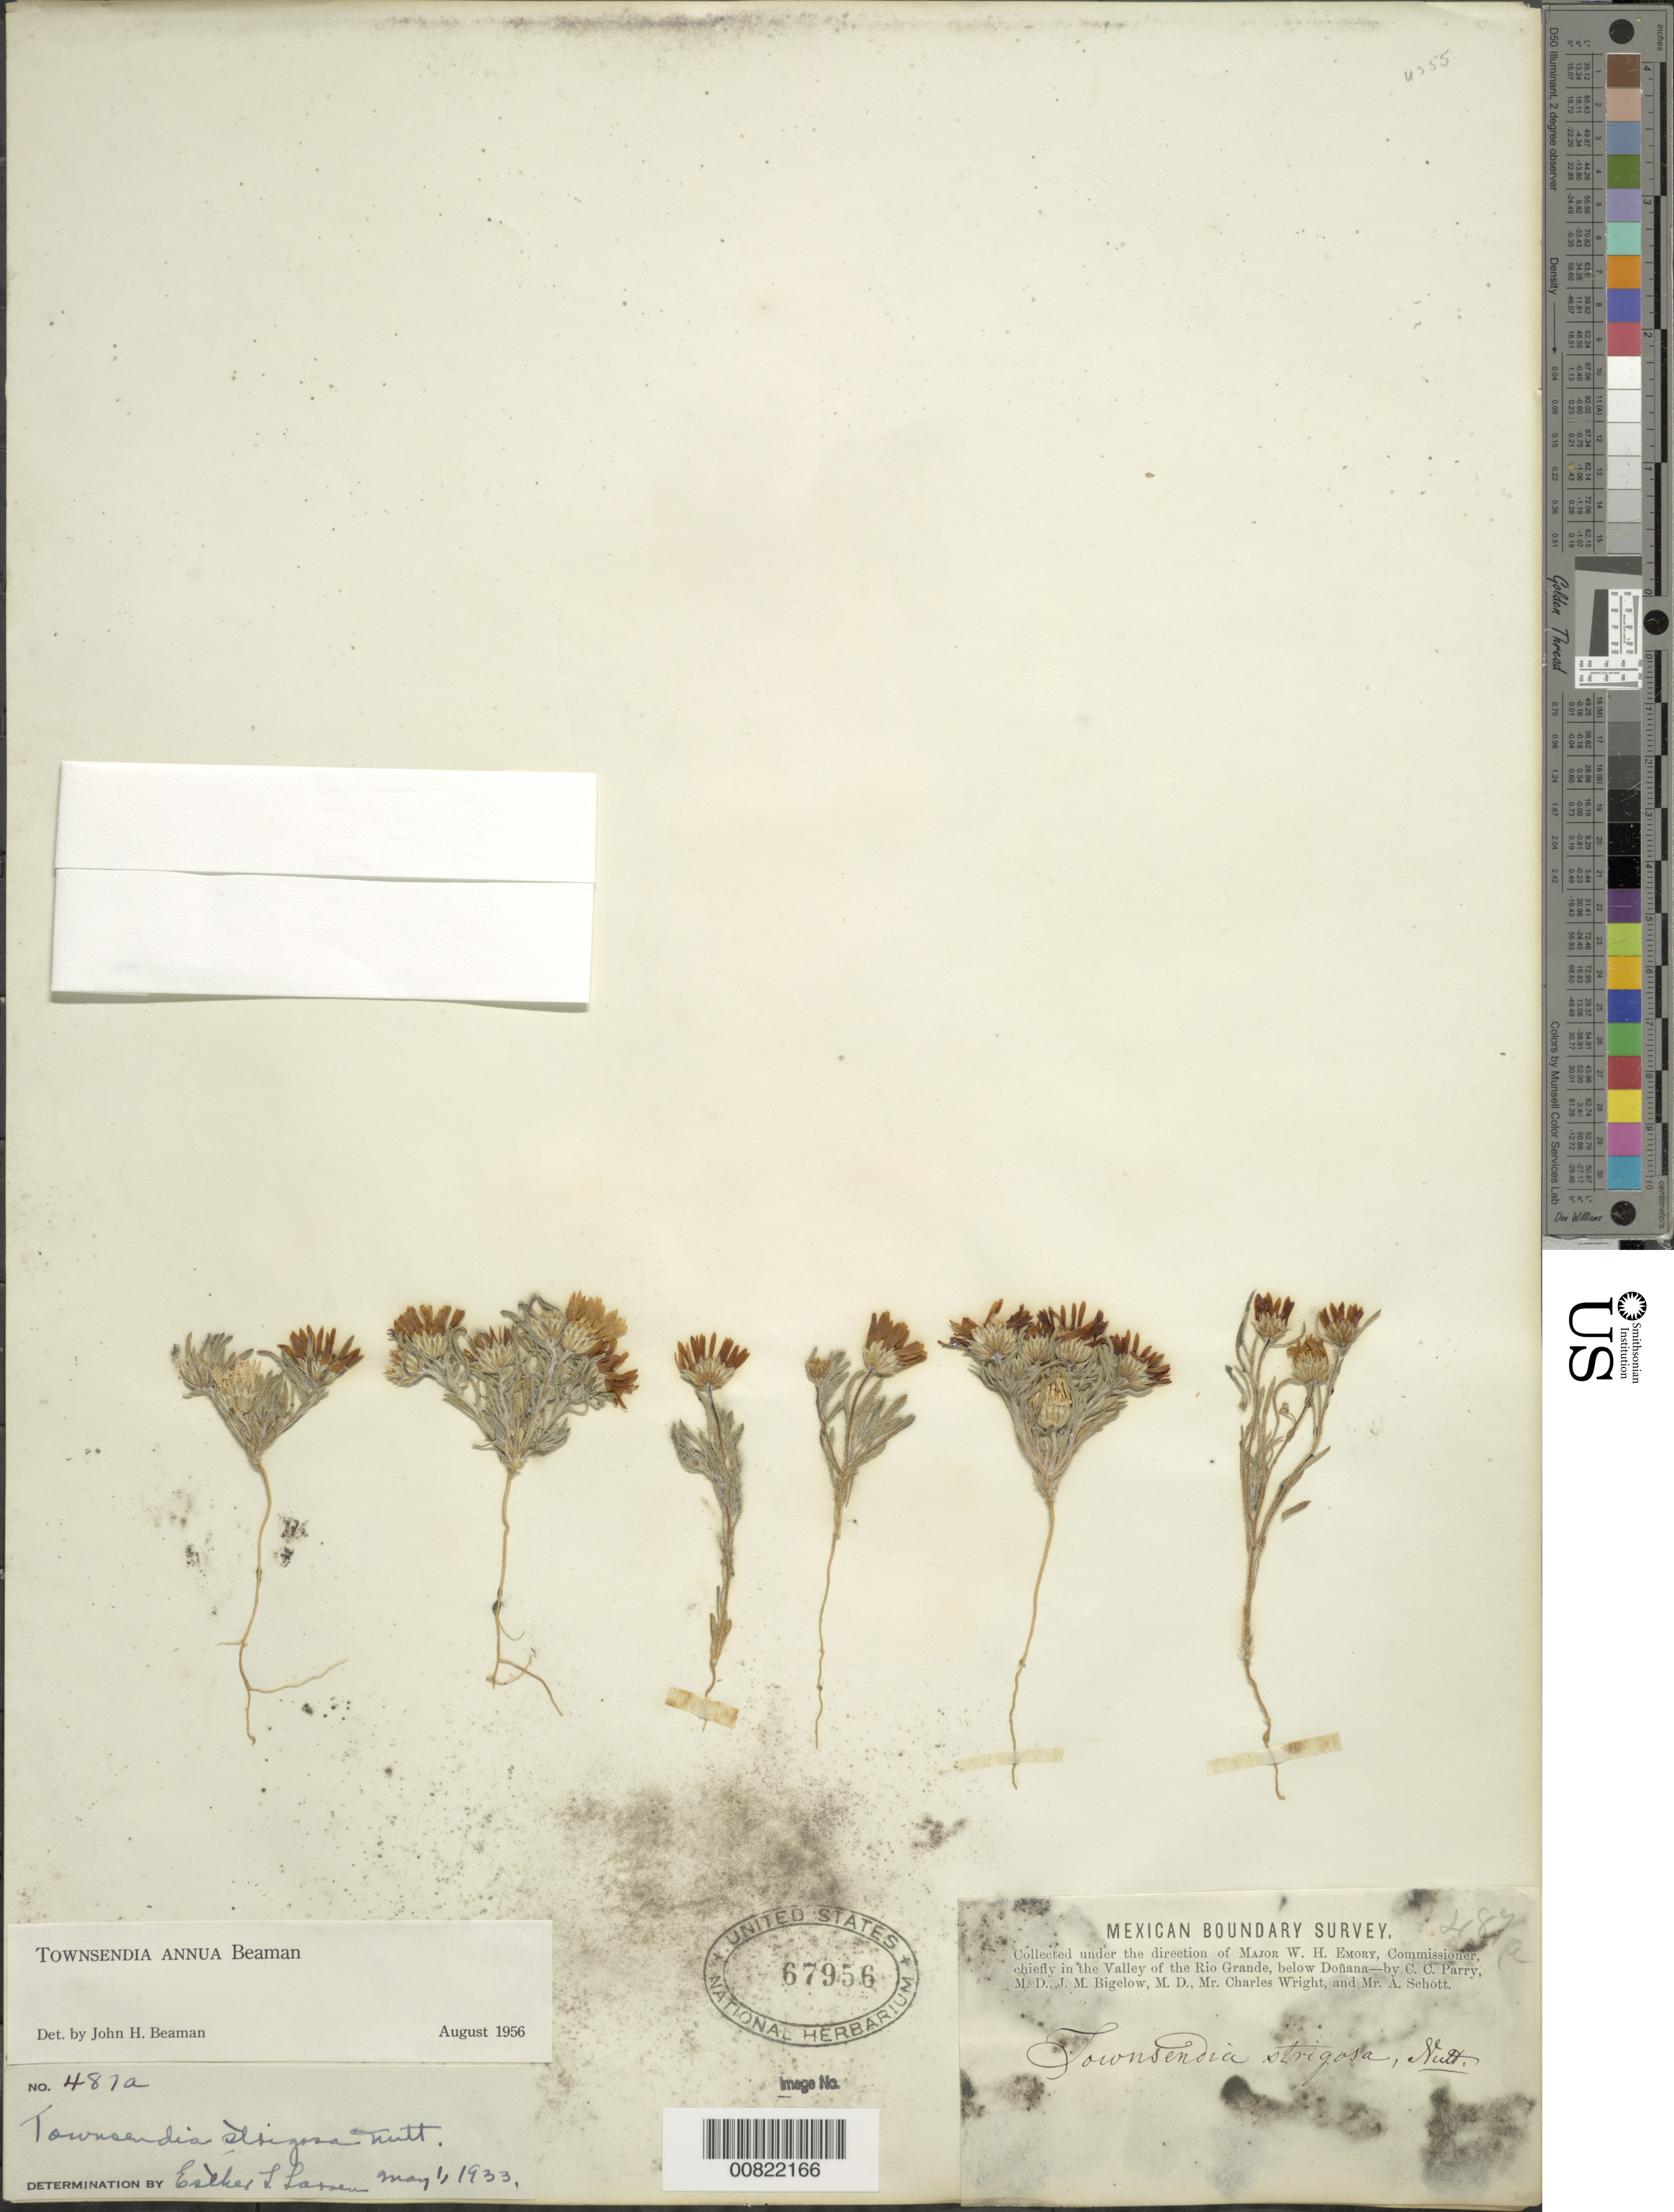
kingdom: Plantae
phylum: Tracheophyta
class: Magnoliopsida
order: Asterales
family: Asteraceae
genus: Townsendia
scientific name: Townsendia annua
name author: Beaman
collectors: C. C. Parry, J. M. Bigelow, C. Wright & A. C. V. Schott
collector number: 487a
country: United States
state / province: New Mexico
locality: Valley of the Rio Grande, below Doñana, New Mexico.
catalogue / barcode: US 67956